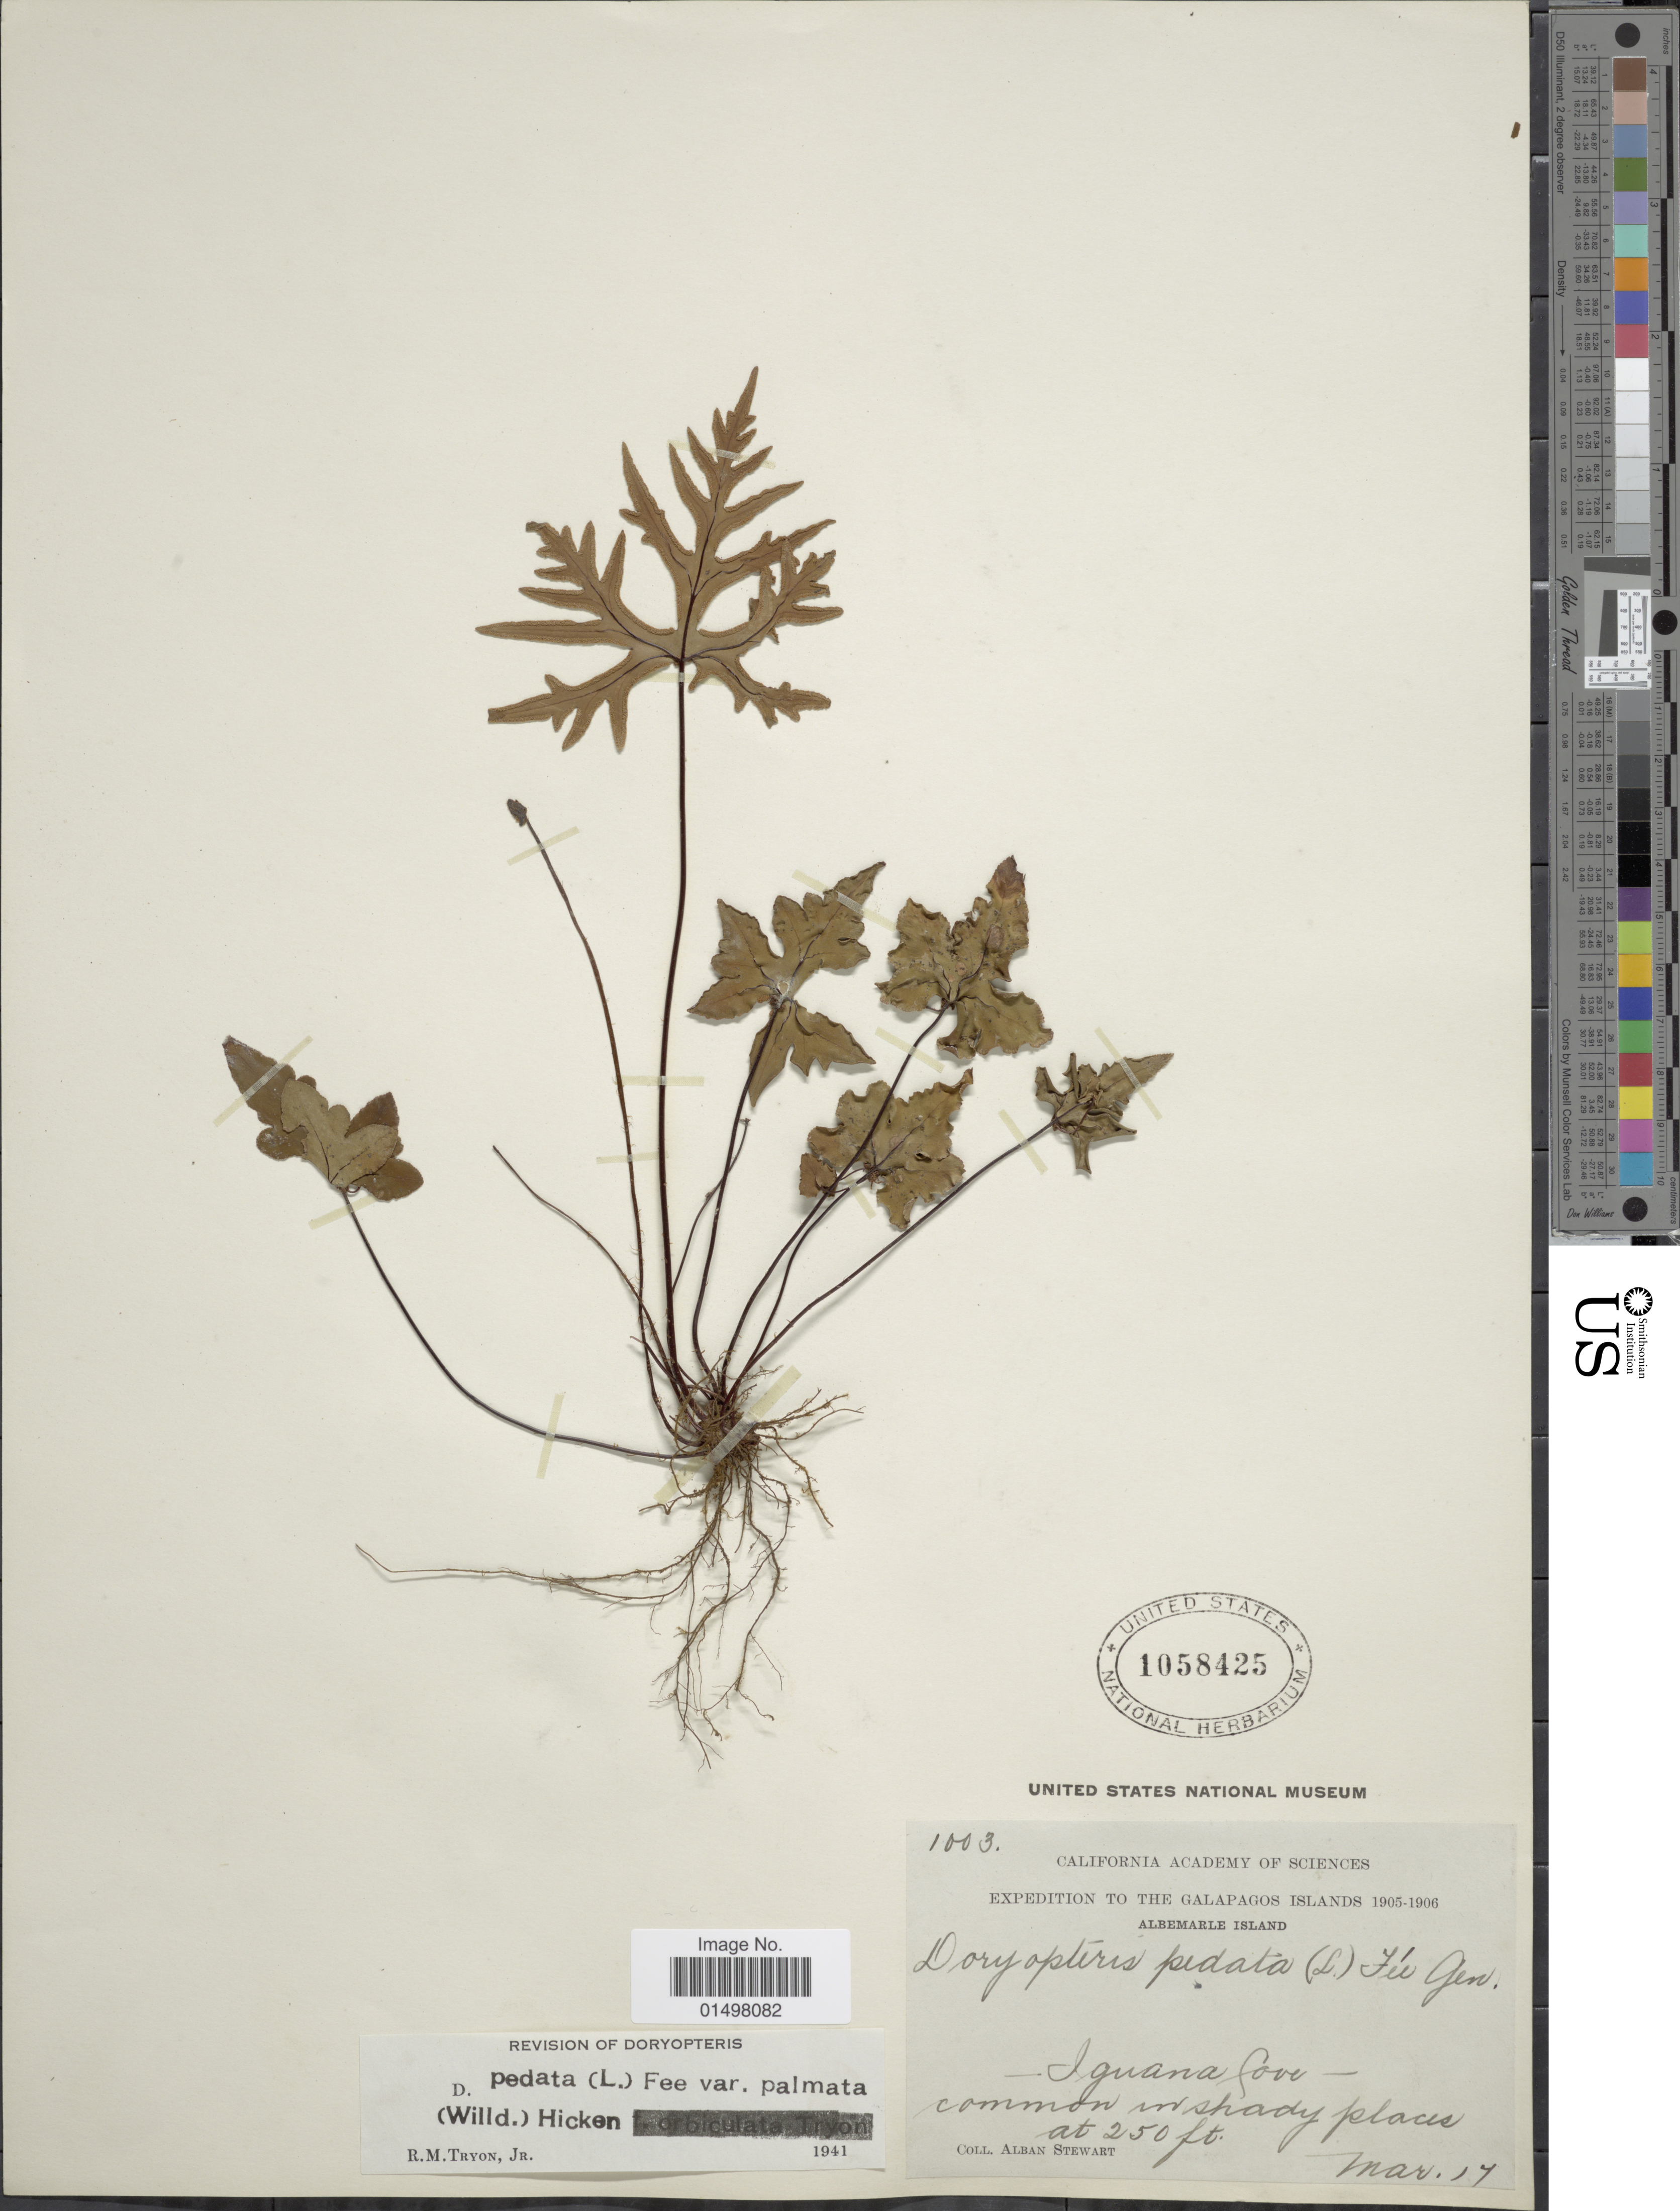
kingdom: Plantae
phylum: Tracheophyta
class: Polypodiopsida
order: Polypodiales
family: Pteridaceae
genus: Doryopteris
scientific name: Doryopteris pedata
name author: (L.) Fée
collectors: A. Stewart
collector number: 1003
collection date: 1905-03-17/1906-03-17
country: Ecuador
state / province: Colón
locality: Galapagos Islands. Albemarle Island. Iguana Cove.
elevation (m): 76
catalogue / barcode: US 1058425